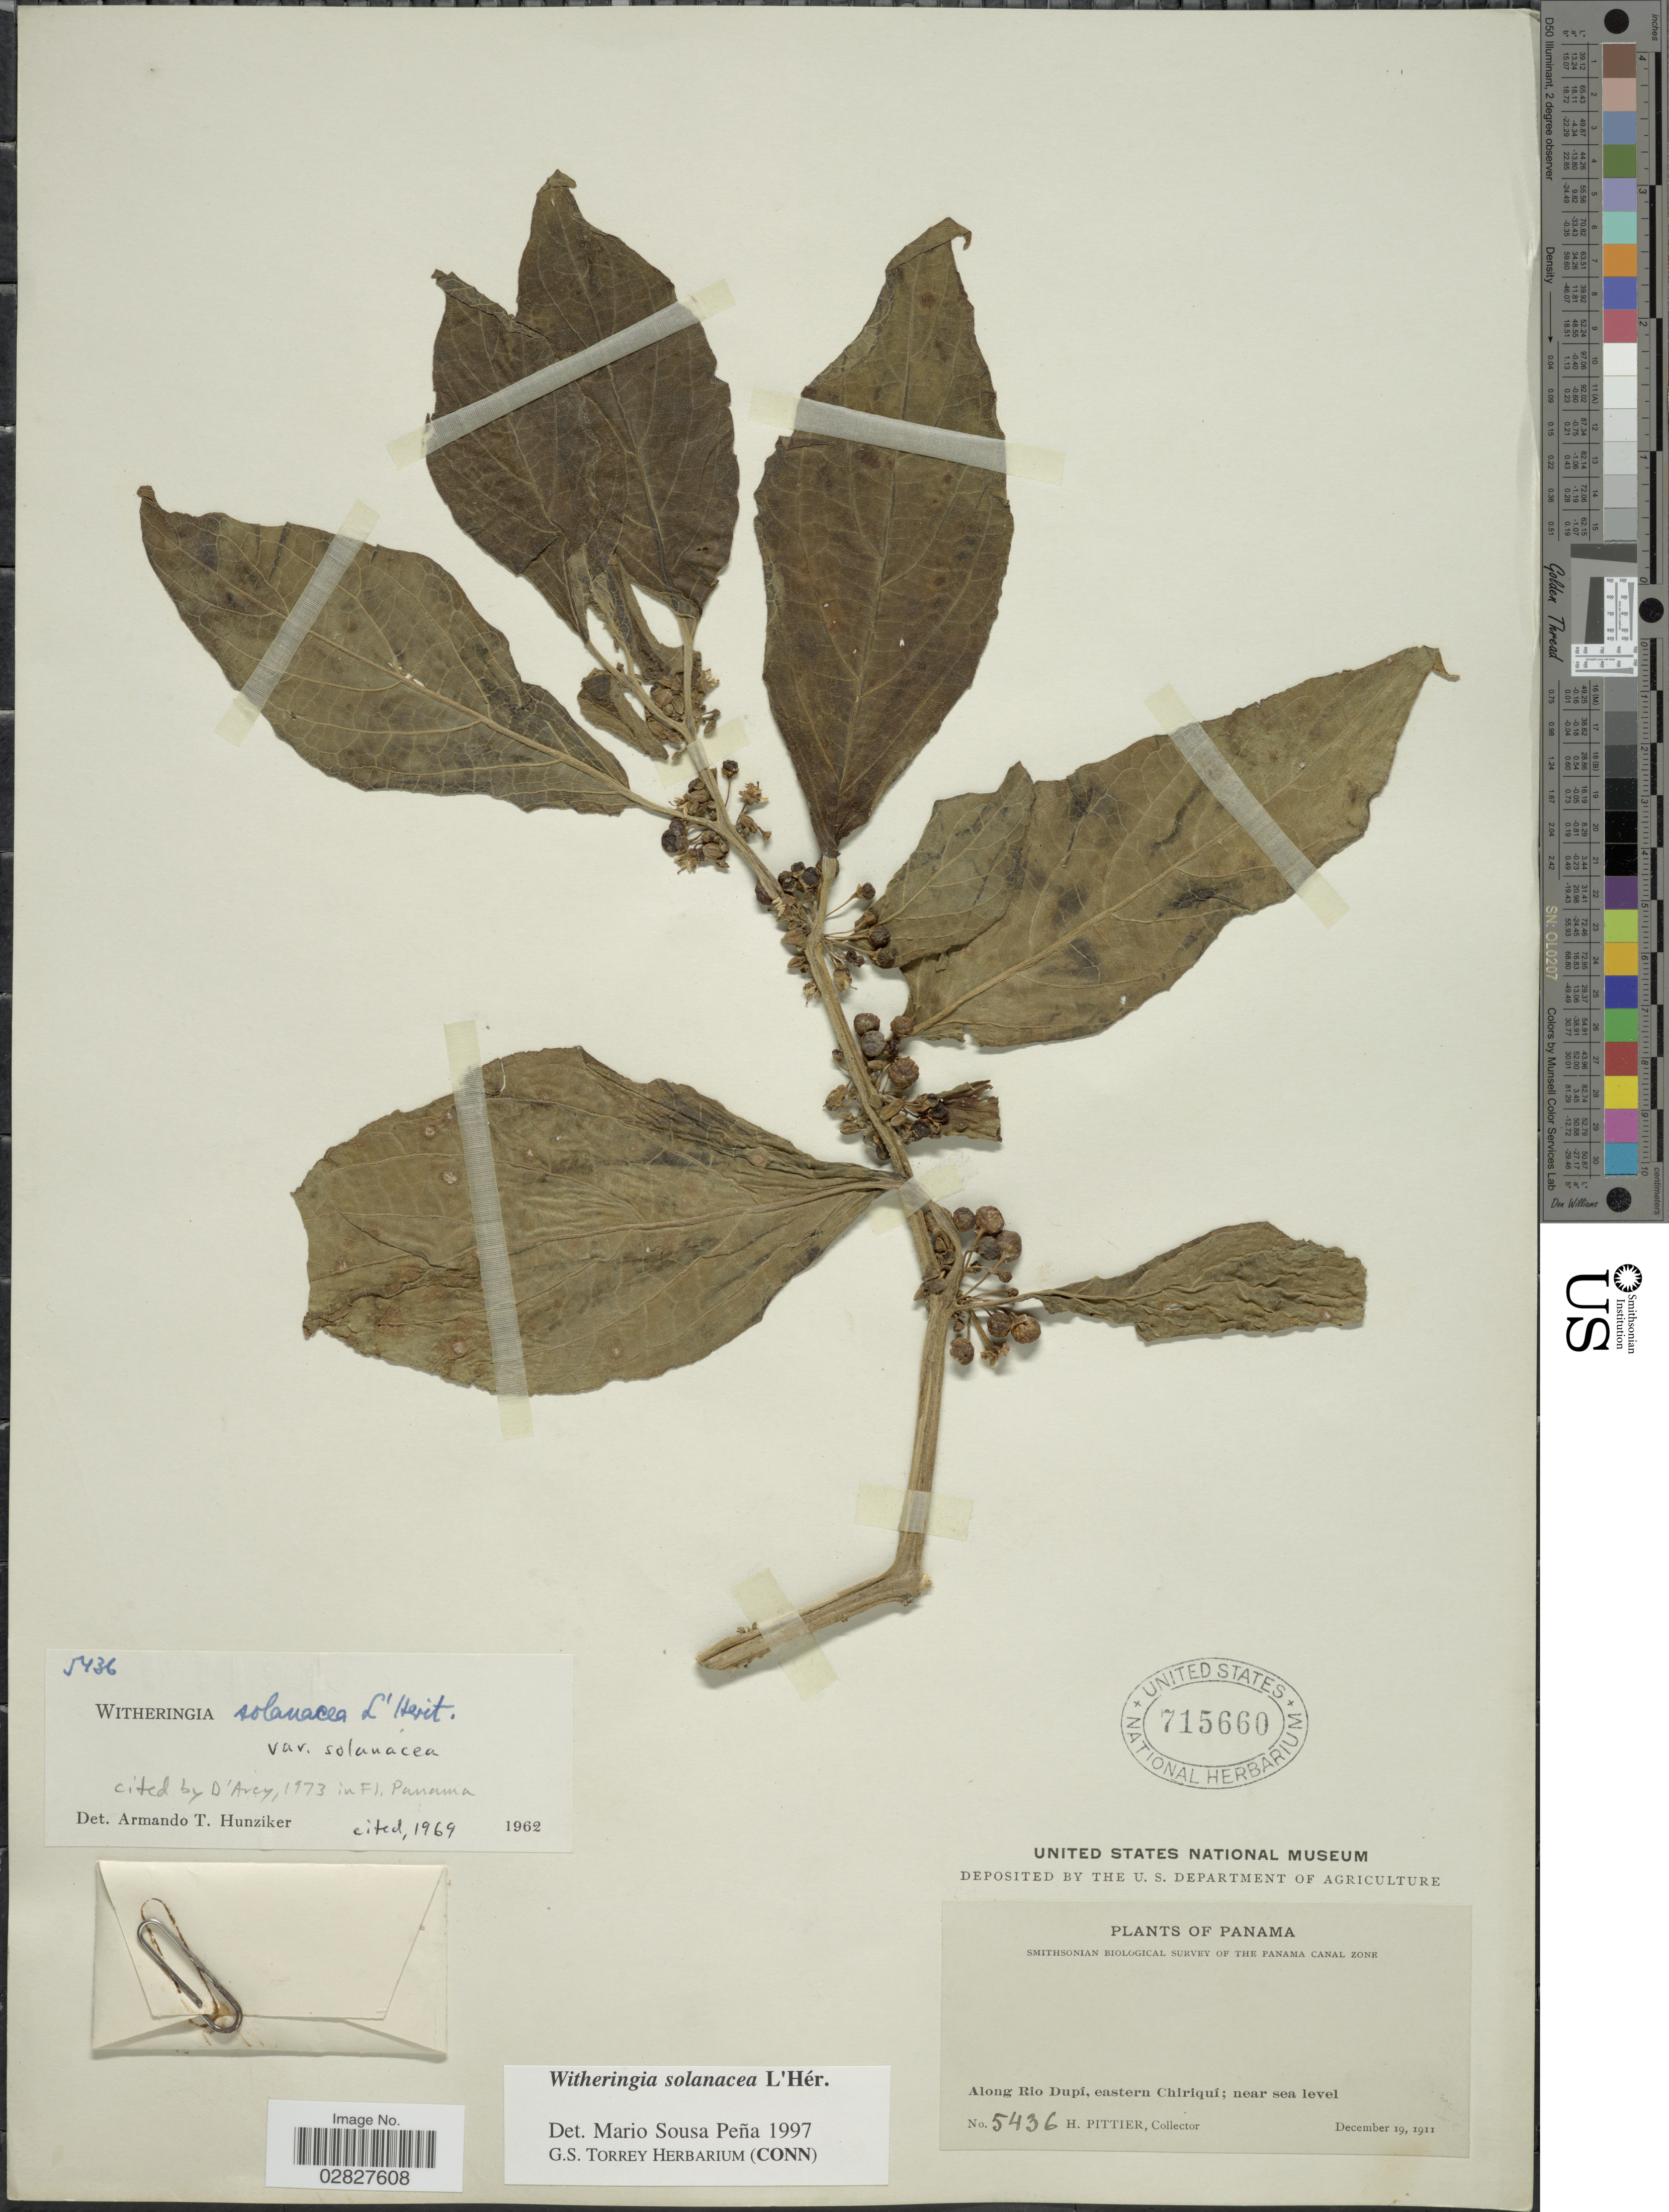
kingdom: Plantae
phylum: Tracheophyta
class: Magnoliopsida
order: Solanales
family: Solanaceae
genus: Witheringia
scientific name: Witheringia solanacea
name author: L'Hér.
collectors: H. F. Pittier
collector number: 5436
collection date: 1911-12-19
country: Panama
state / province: Chiriqui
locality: Along Rio Dupí, eastern Chiriqui.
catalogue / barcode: US 715660